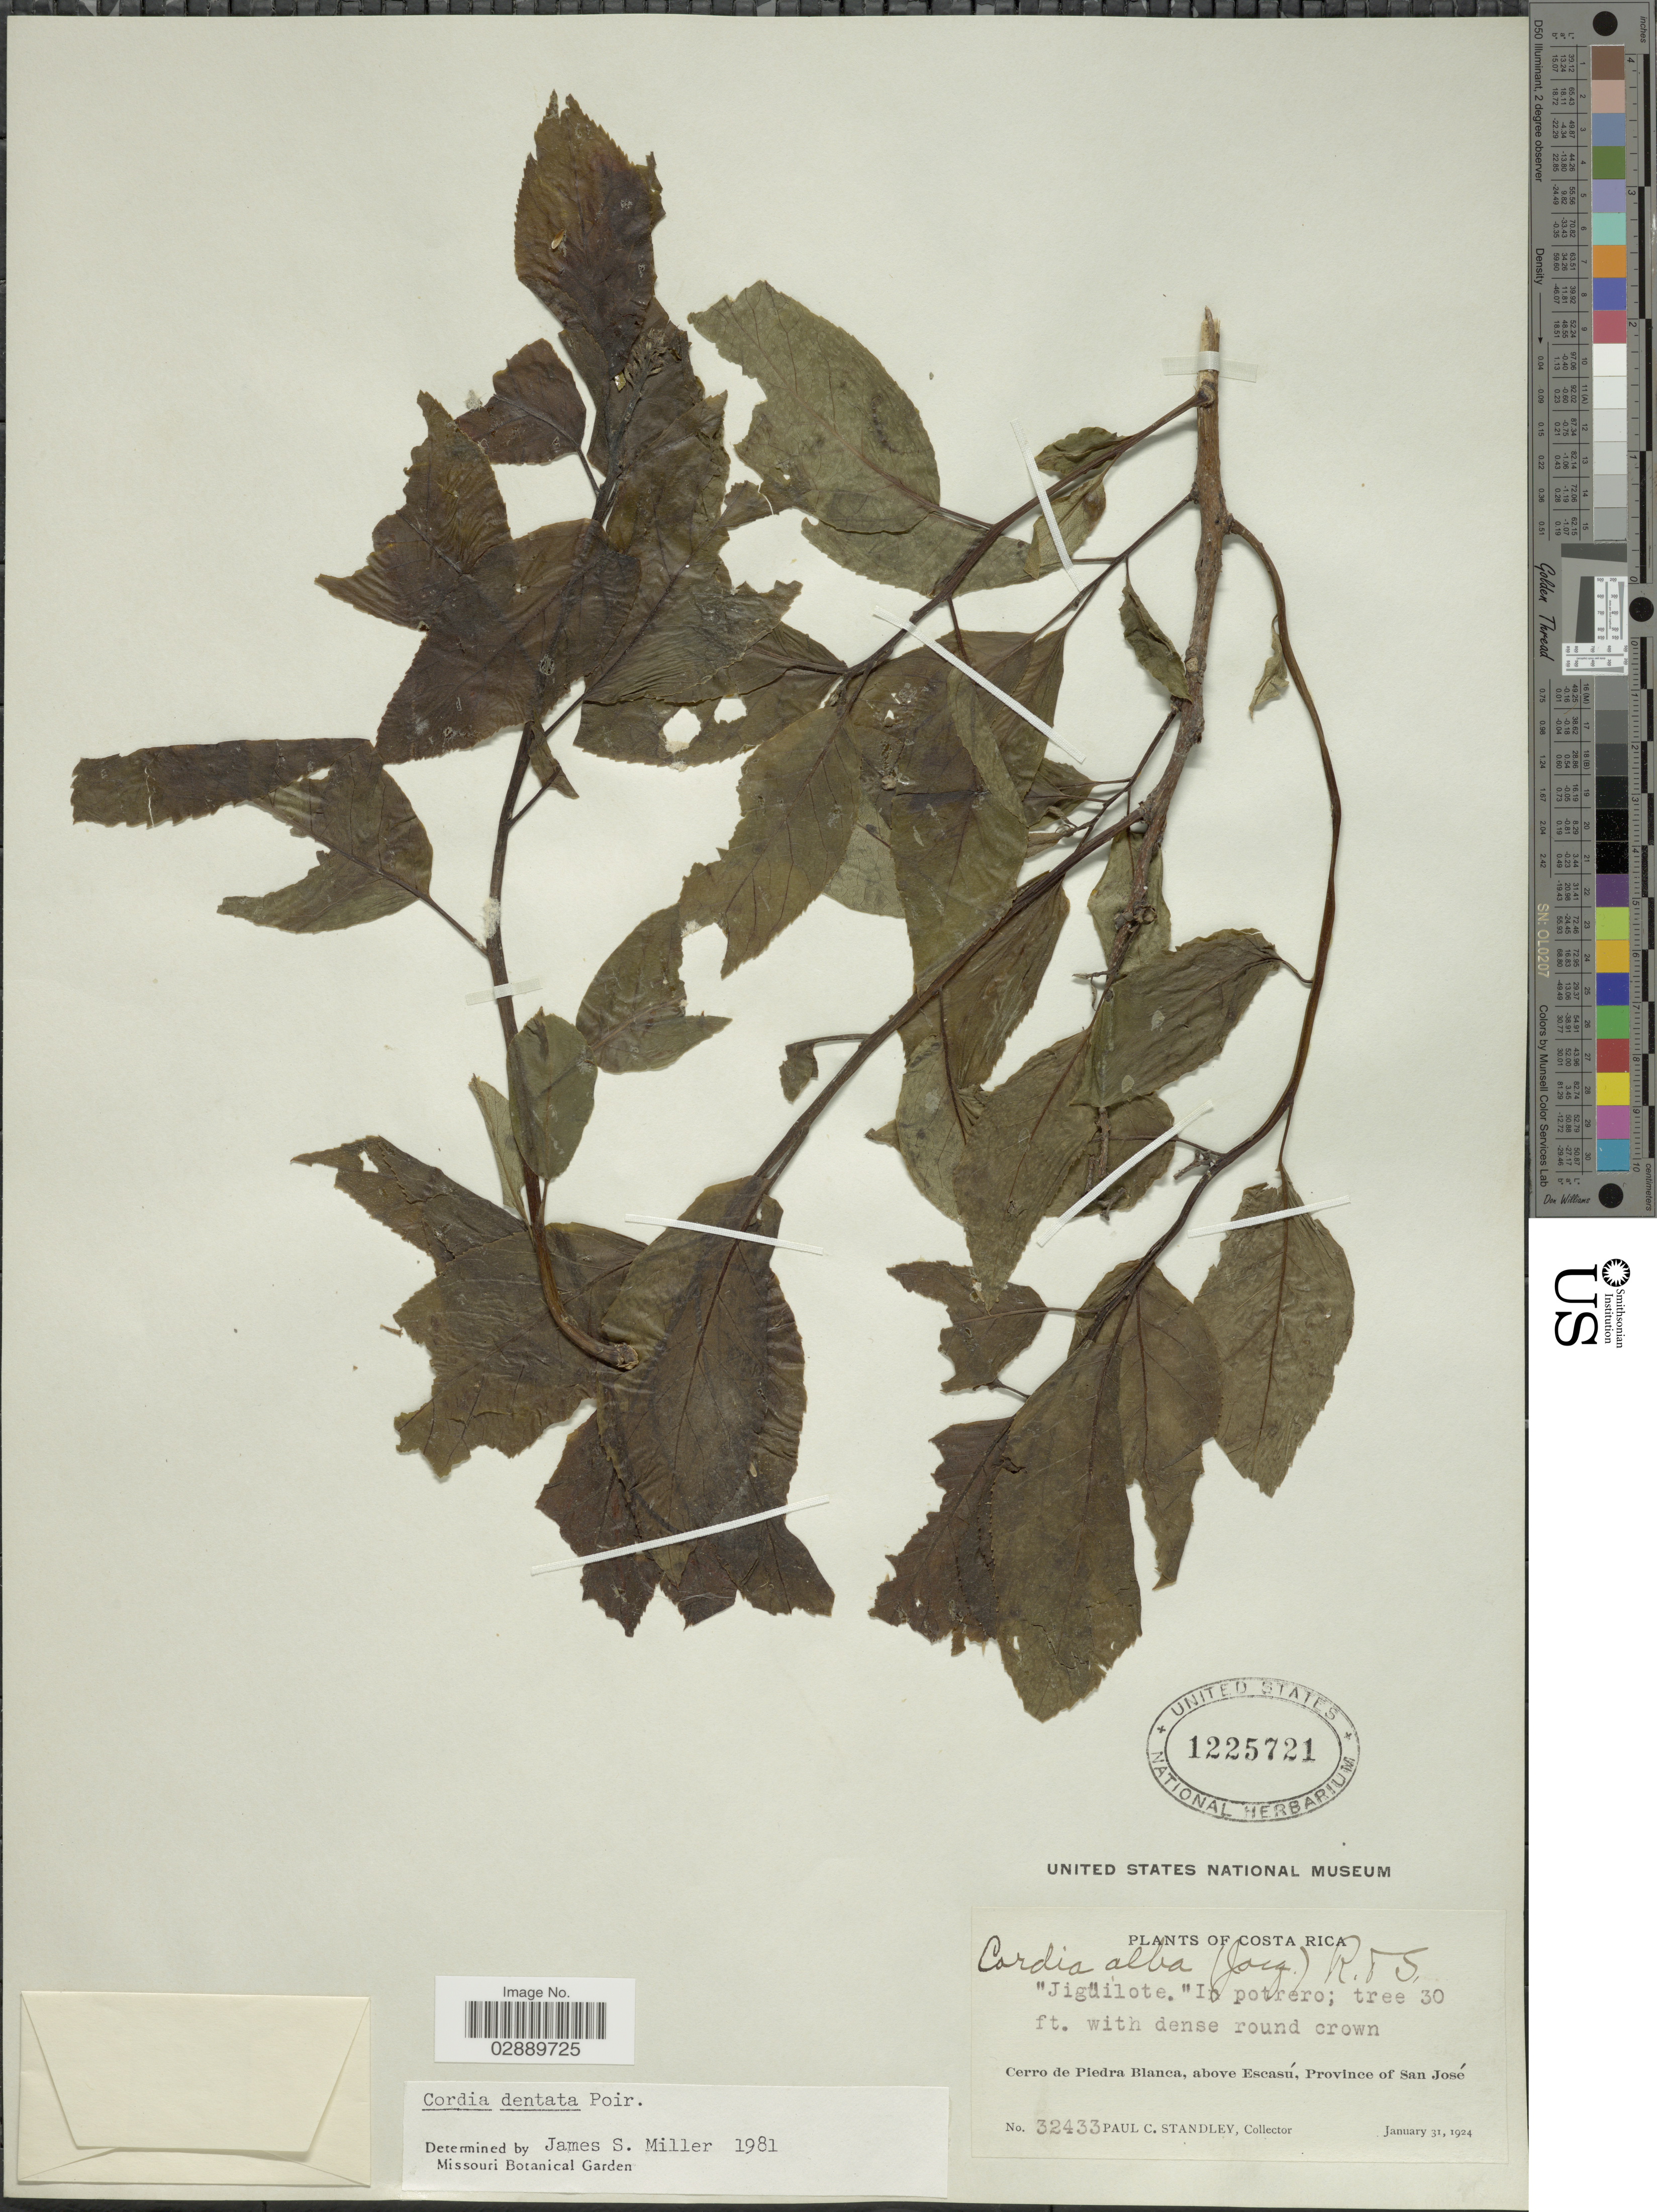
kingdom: Plantae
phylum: Tracheophyta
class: Magnoliopsida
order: Boraginales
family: Cordiaceae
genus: Cordia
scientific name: Cordia dentata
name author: Poir.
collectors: P. C. Standley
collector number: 32433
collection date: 1924-01-31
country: Costa Rica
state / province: San José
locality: Cerro de Piedra Blanca, above Escasú.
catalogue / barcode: US 1225721